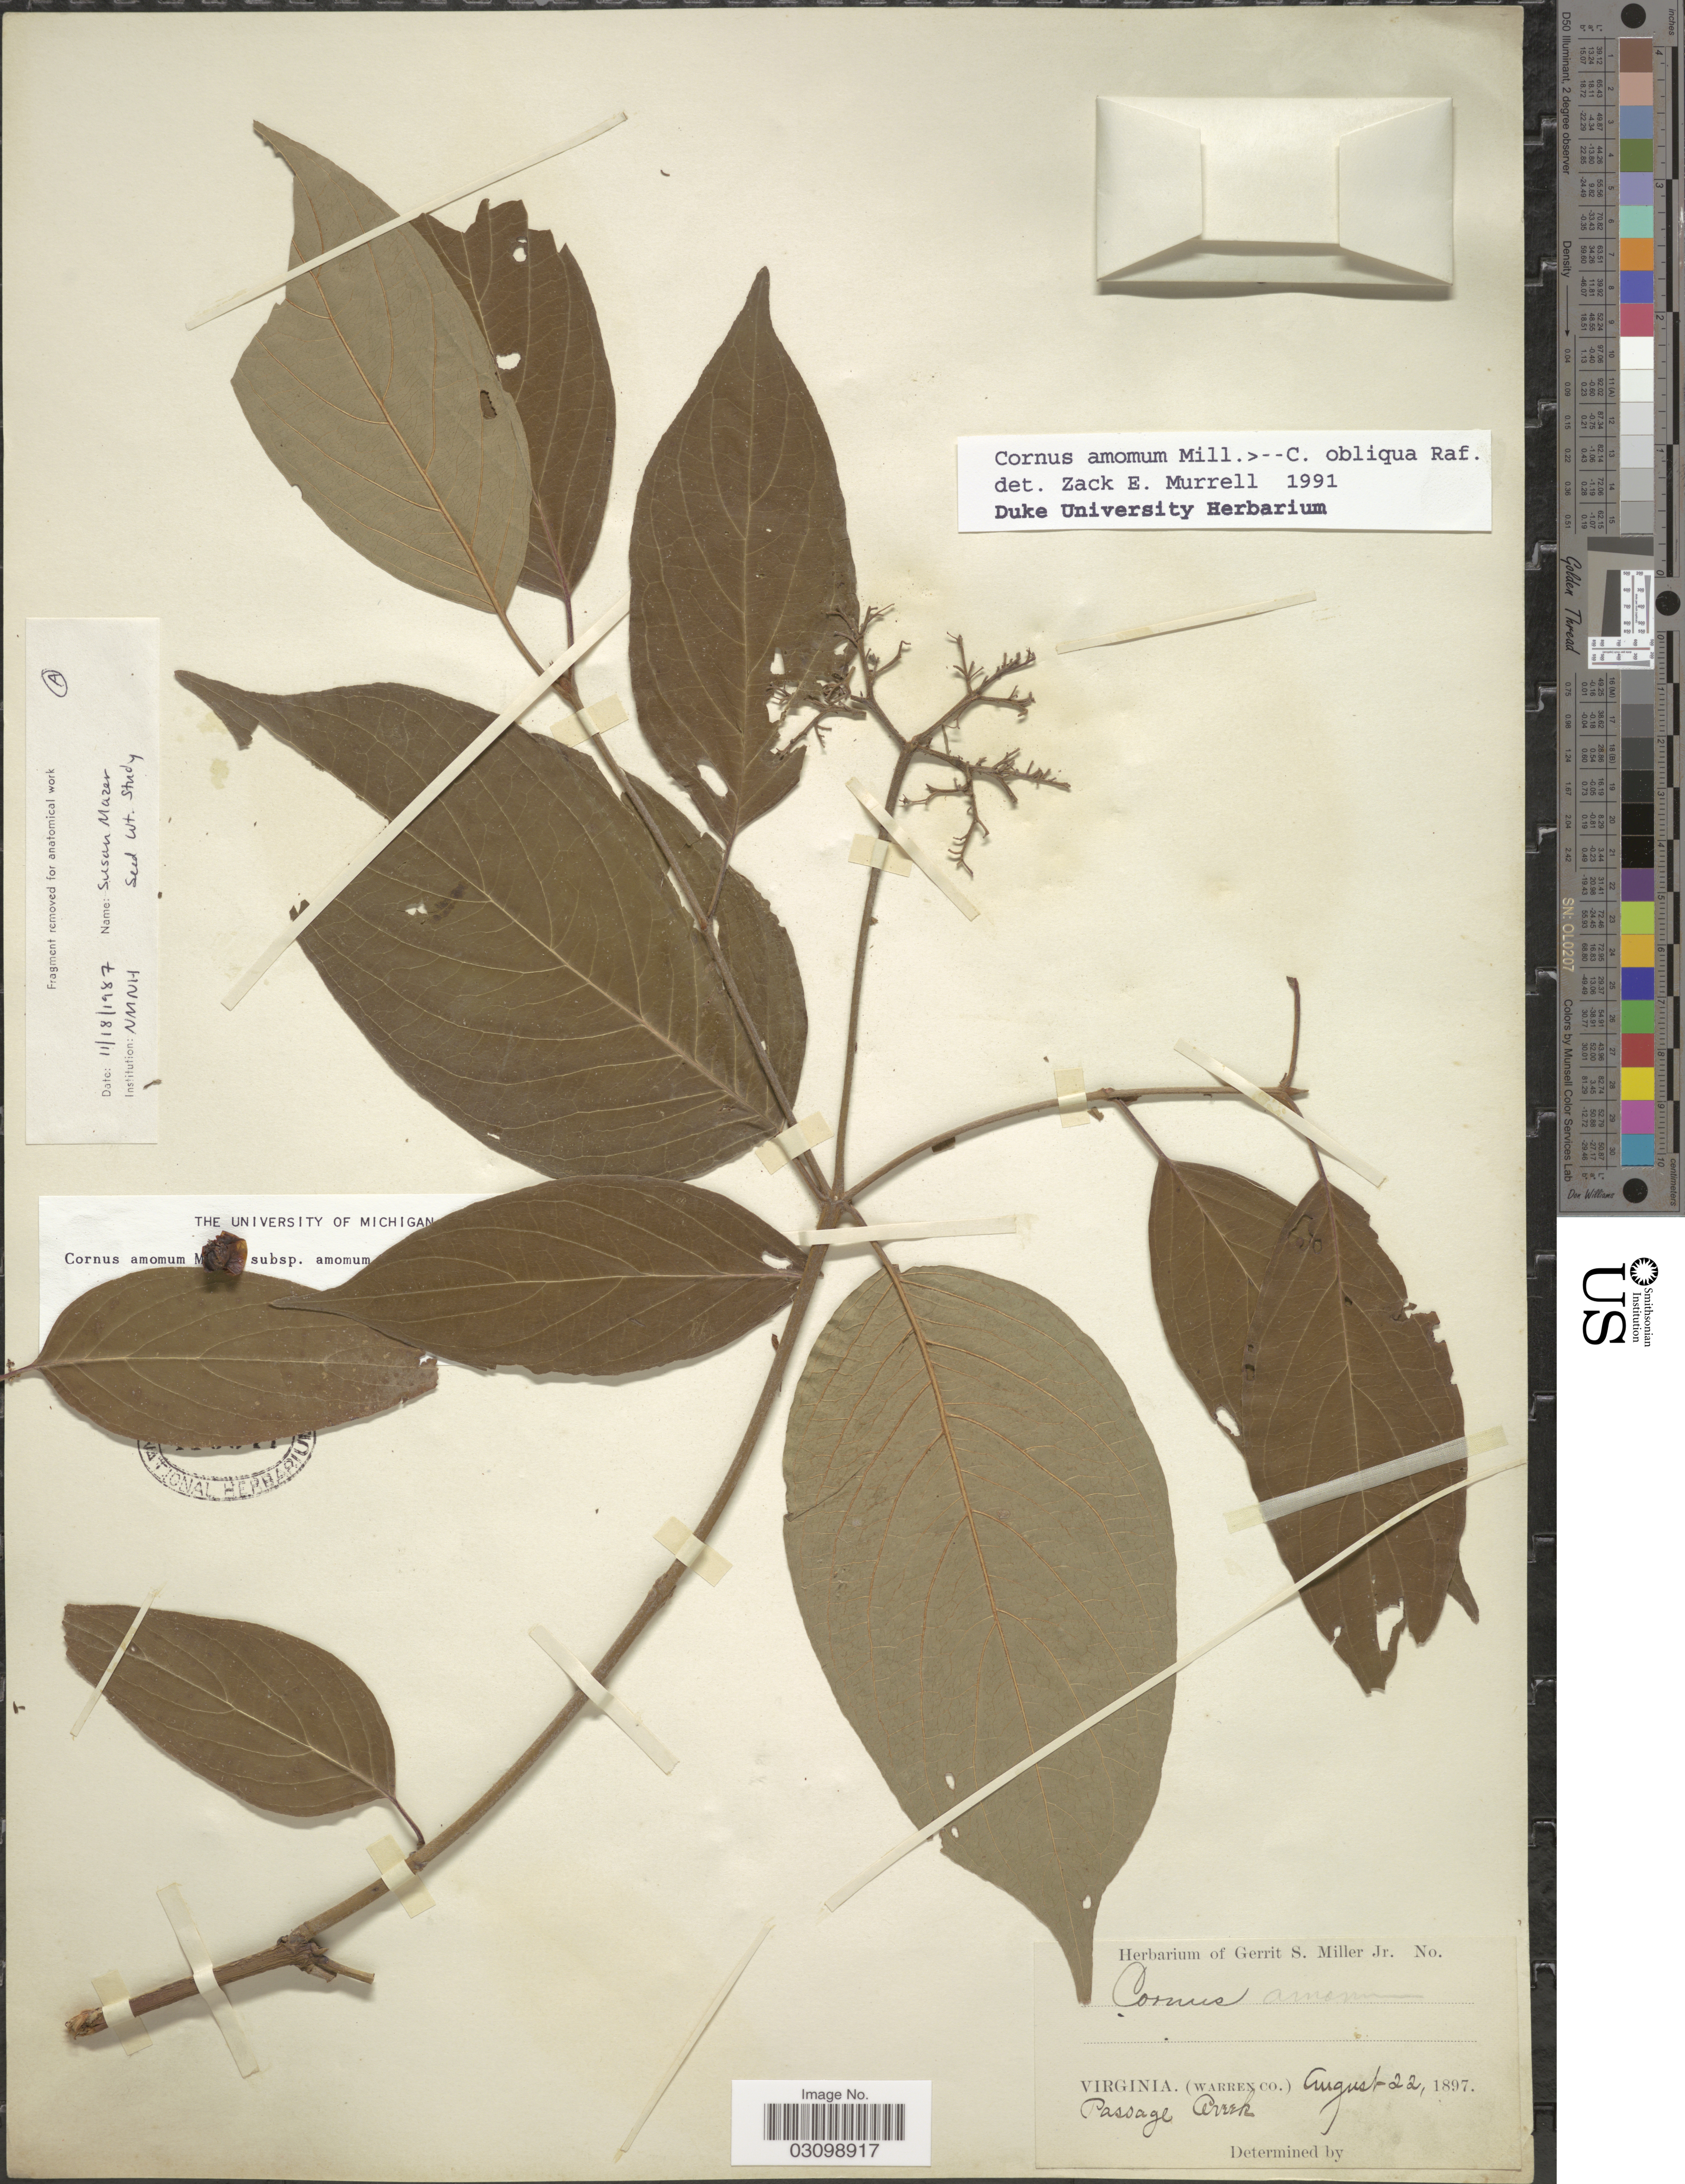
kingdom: Plantae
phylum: Tracheophyta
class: Magnoliopsida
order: Cornales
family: Cornaceae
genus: Cornus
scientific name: Cornus amomum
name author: Mill.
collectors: ex herb. Gerrit S. Miller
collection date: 1897-08-22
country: United States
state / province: Virginia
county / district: Warren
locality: Passage Creek.